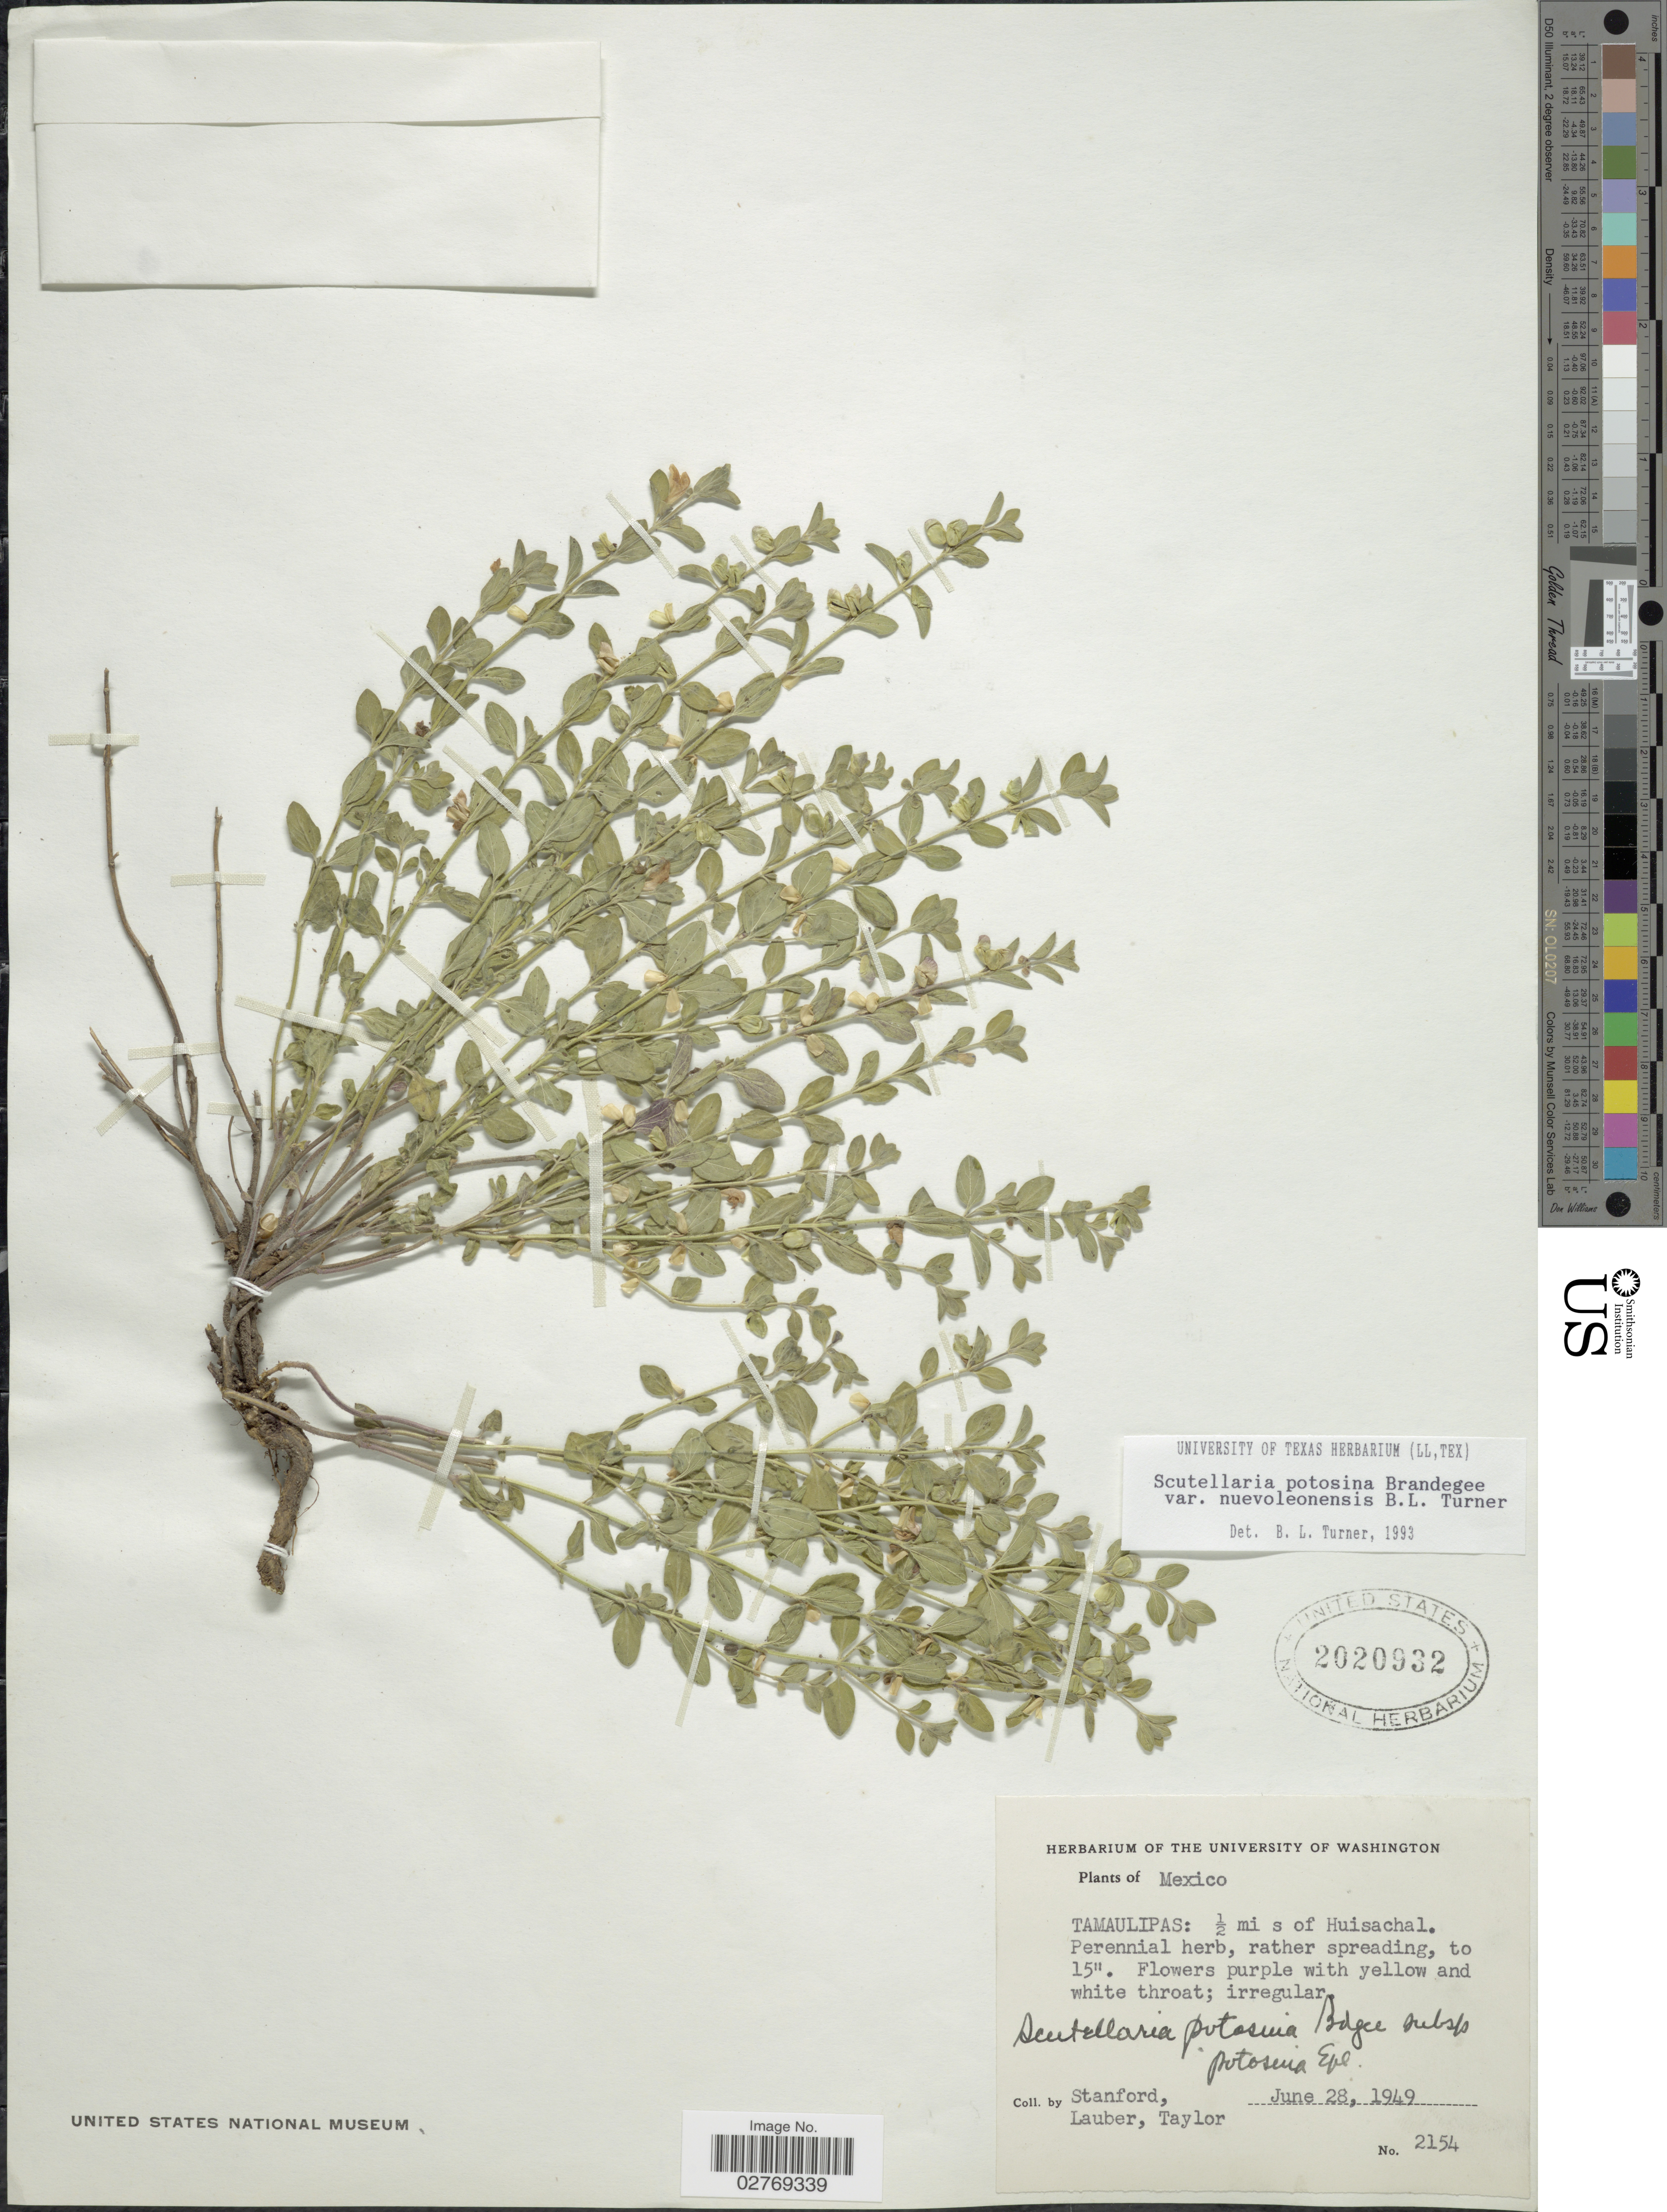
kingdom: Plantae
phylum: Tracheophyta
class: Magnoliopsida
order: Lamiales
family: Lamiaceae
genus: Scutellaria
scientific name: Scutellaria potosina var. nuevoleonensis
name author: Brandegee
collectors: -. Stanford, Lauber, -- & -- Taylor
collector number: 2154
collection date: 1949-06-28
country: Mexico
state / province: Tamaulipas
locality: ½ mi s of Huisachal.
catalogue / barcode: US 2020932